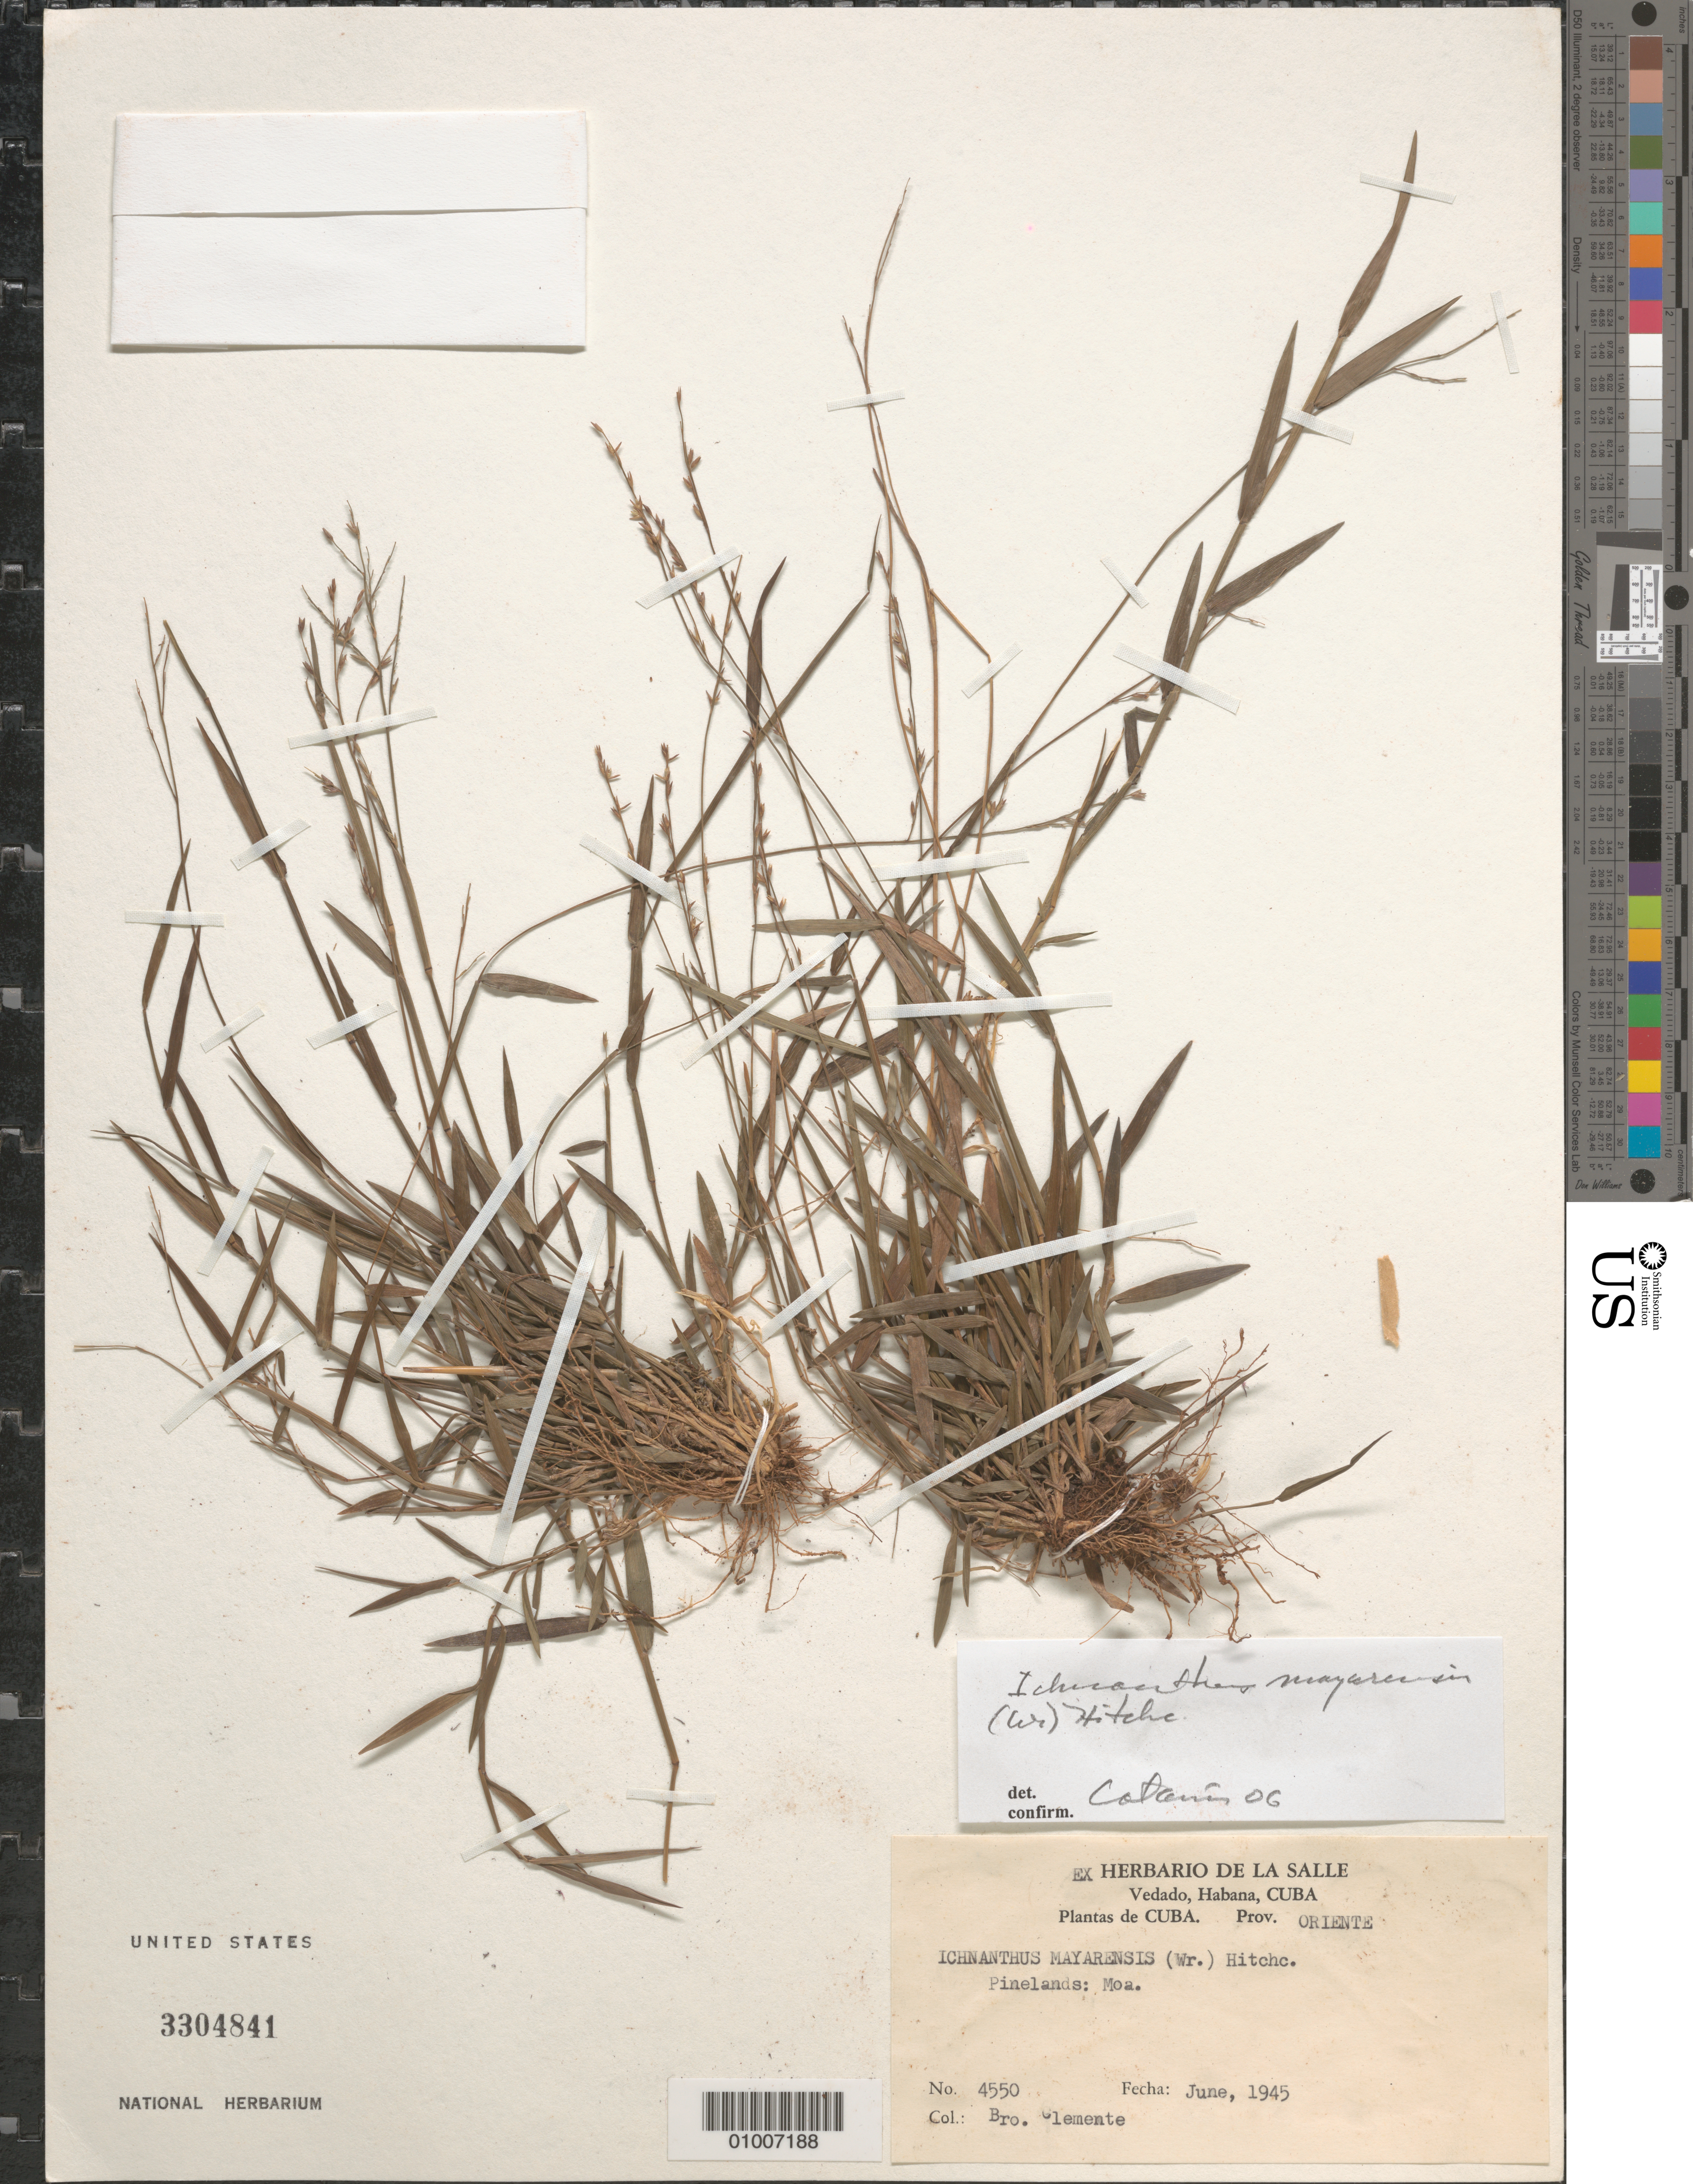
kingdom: Plantae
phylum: Tracheophyta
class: Liliopsida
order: Poales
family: Poaceae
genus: Ichnanthus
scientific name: Ichnanthus mayarensis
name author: (C. Wright) Hitchc.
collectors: Bro. Clemente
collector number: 4550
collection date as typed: Jun 1945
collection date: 1945-06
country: Cuba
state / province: Holguín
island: Cuba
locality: Moa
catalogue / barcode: US 3304841